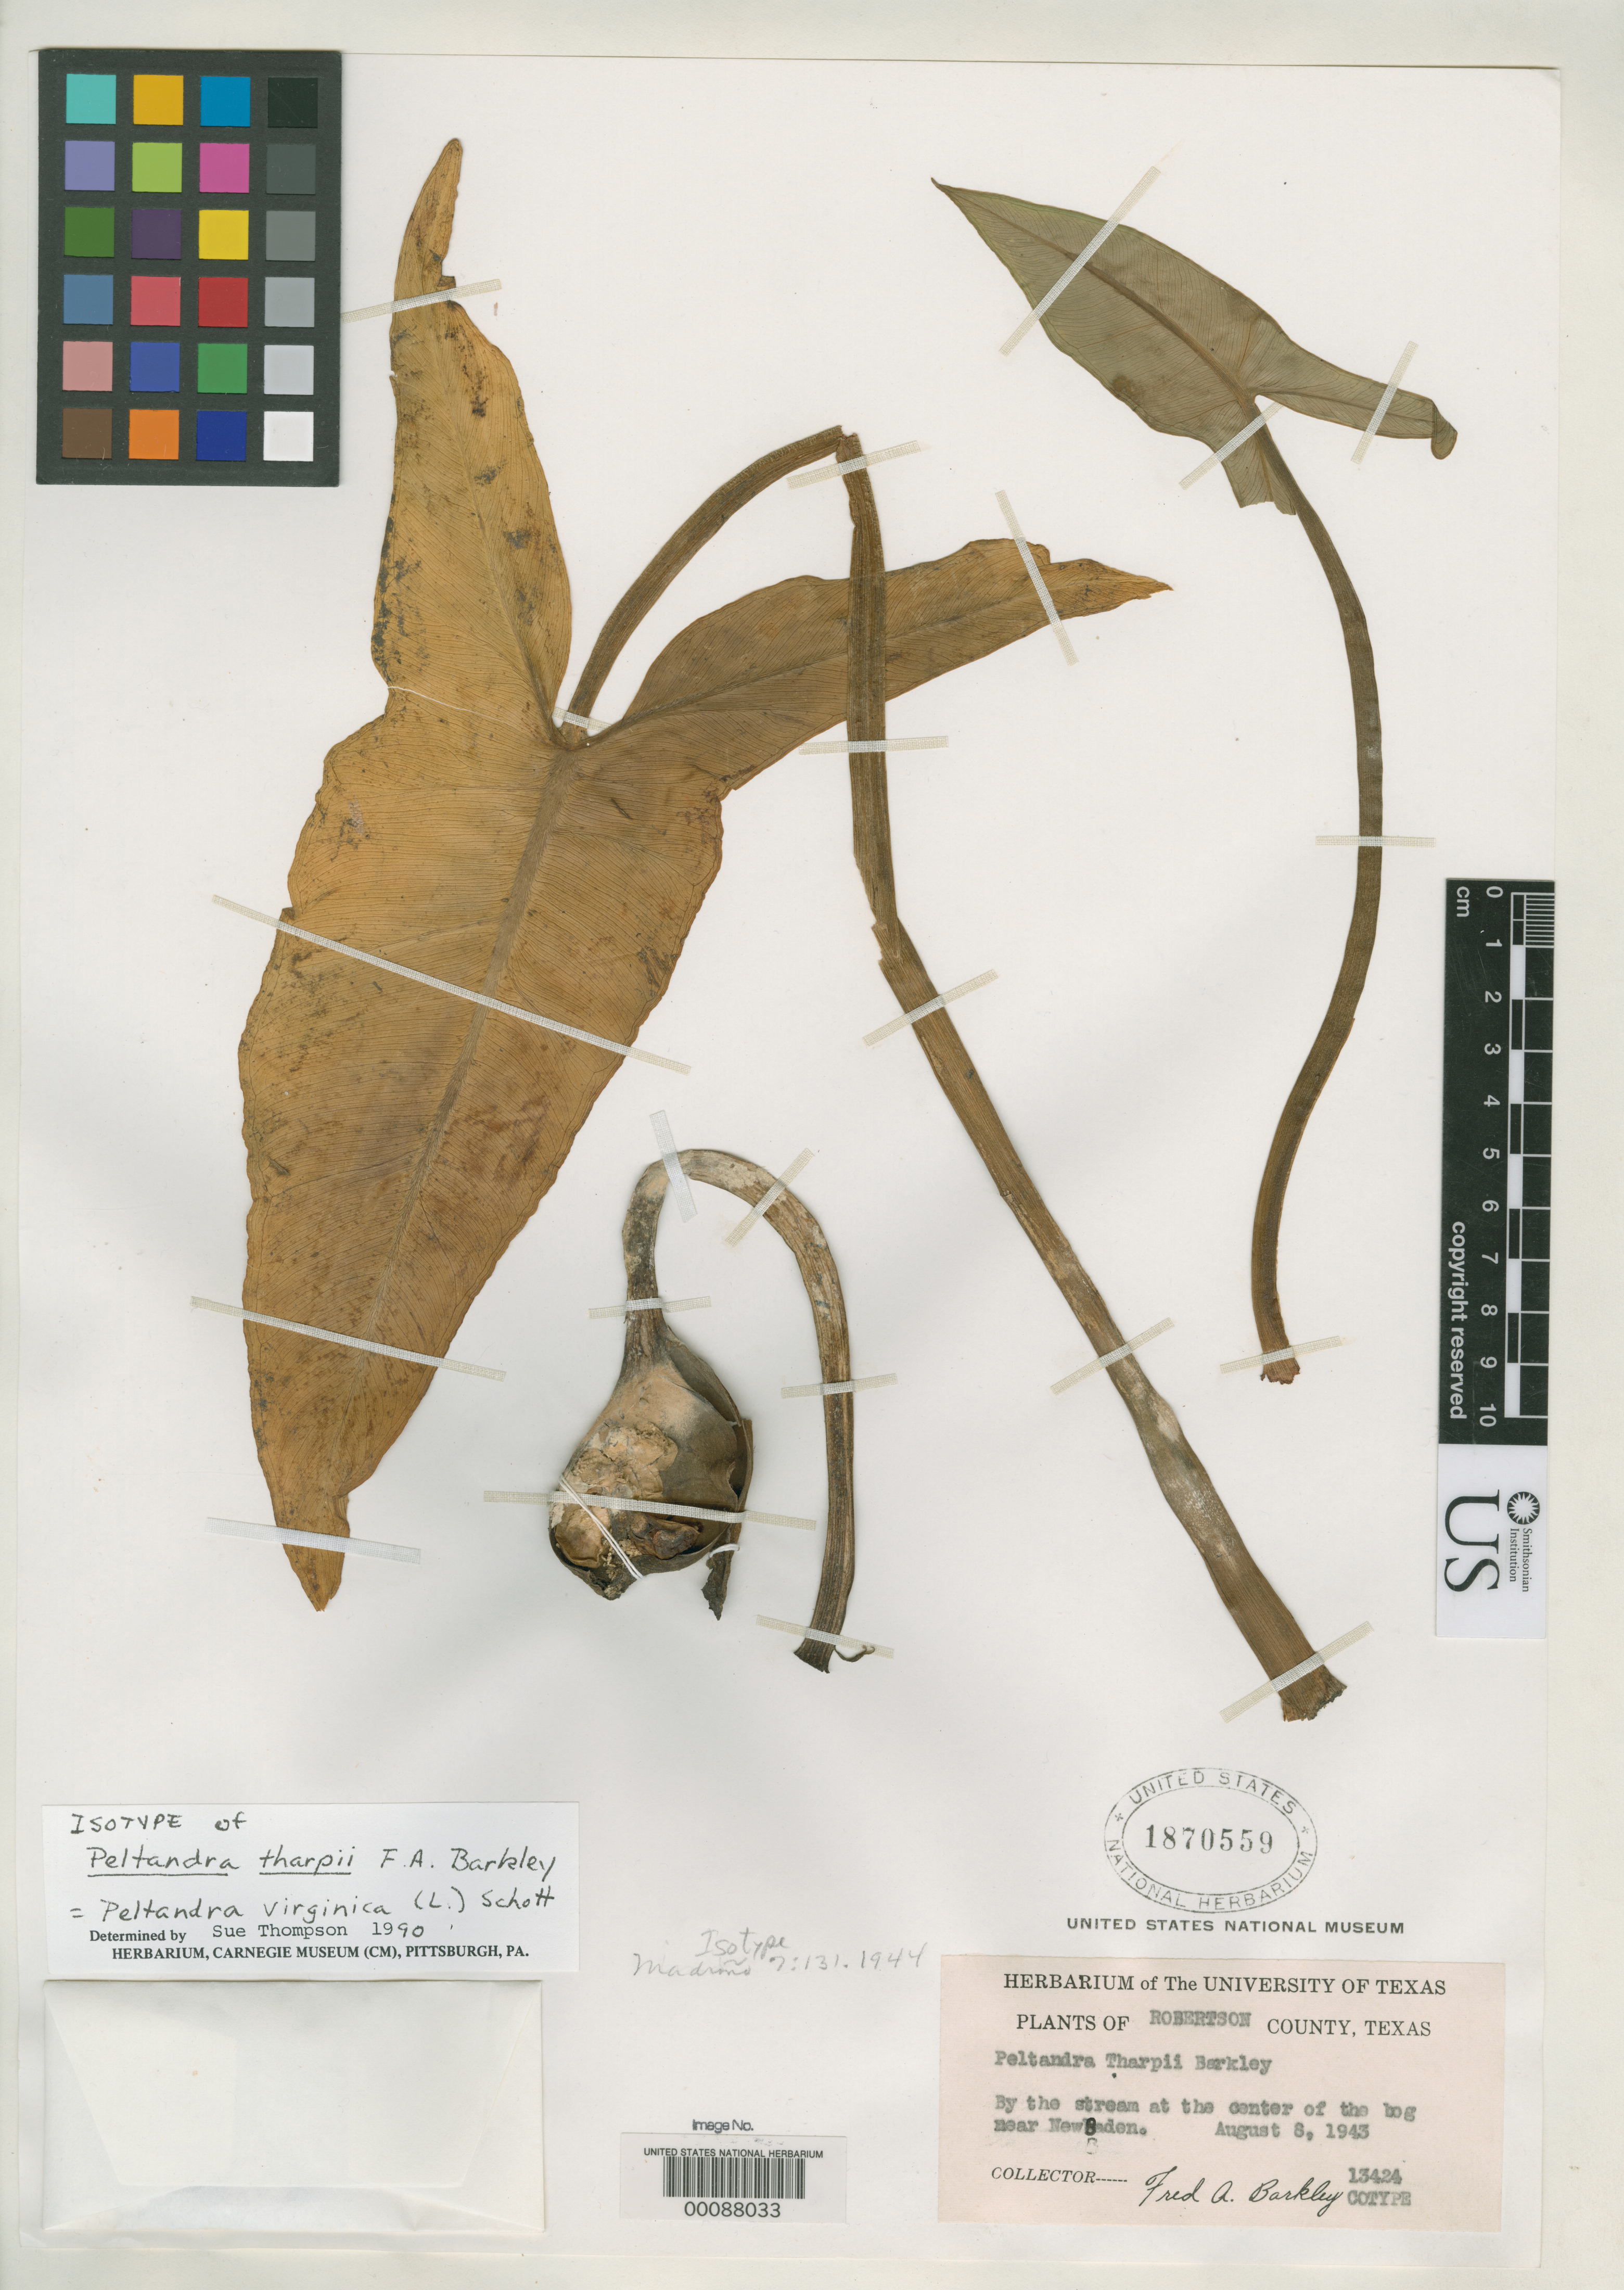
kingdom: Plantae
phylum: Tracheophyta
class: Liliopsida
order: Alismatales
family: Araceae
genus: Peltandra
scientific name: Peltandra tharpii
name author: F.A. Barkley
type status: Isotype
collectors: F. A. Barkley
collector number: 13424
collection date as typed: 08 Aug 1943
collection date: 1943-08-08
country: United States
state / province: Texas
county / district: Robertson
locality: Near New Baden.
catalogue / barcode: US 1870559